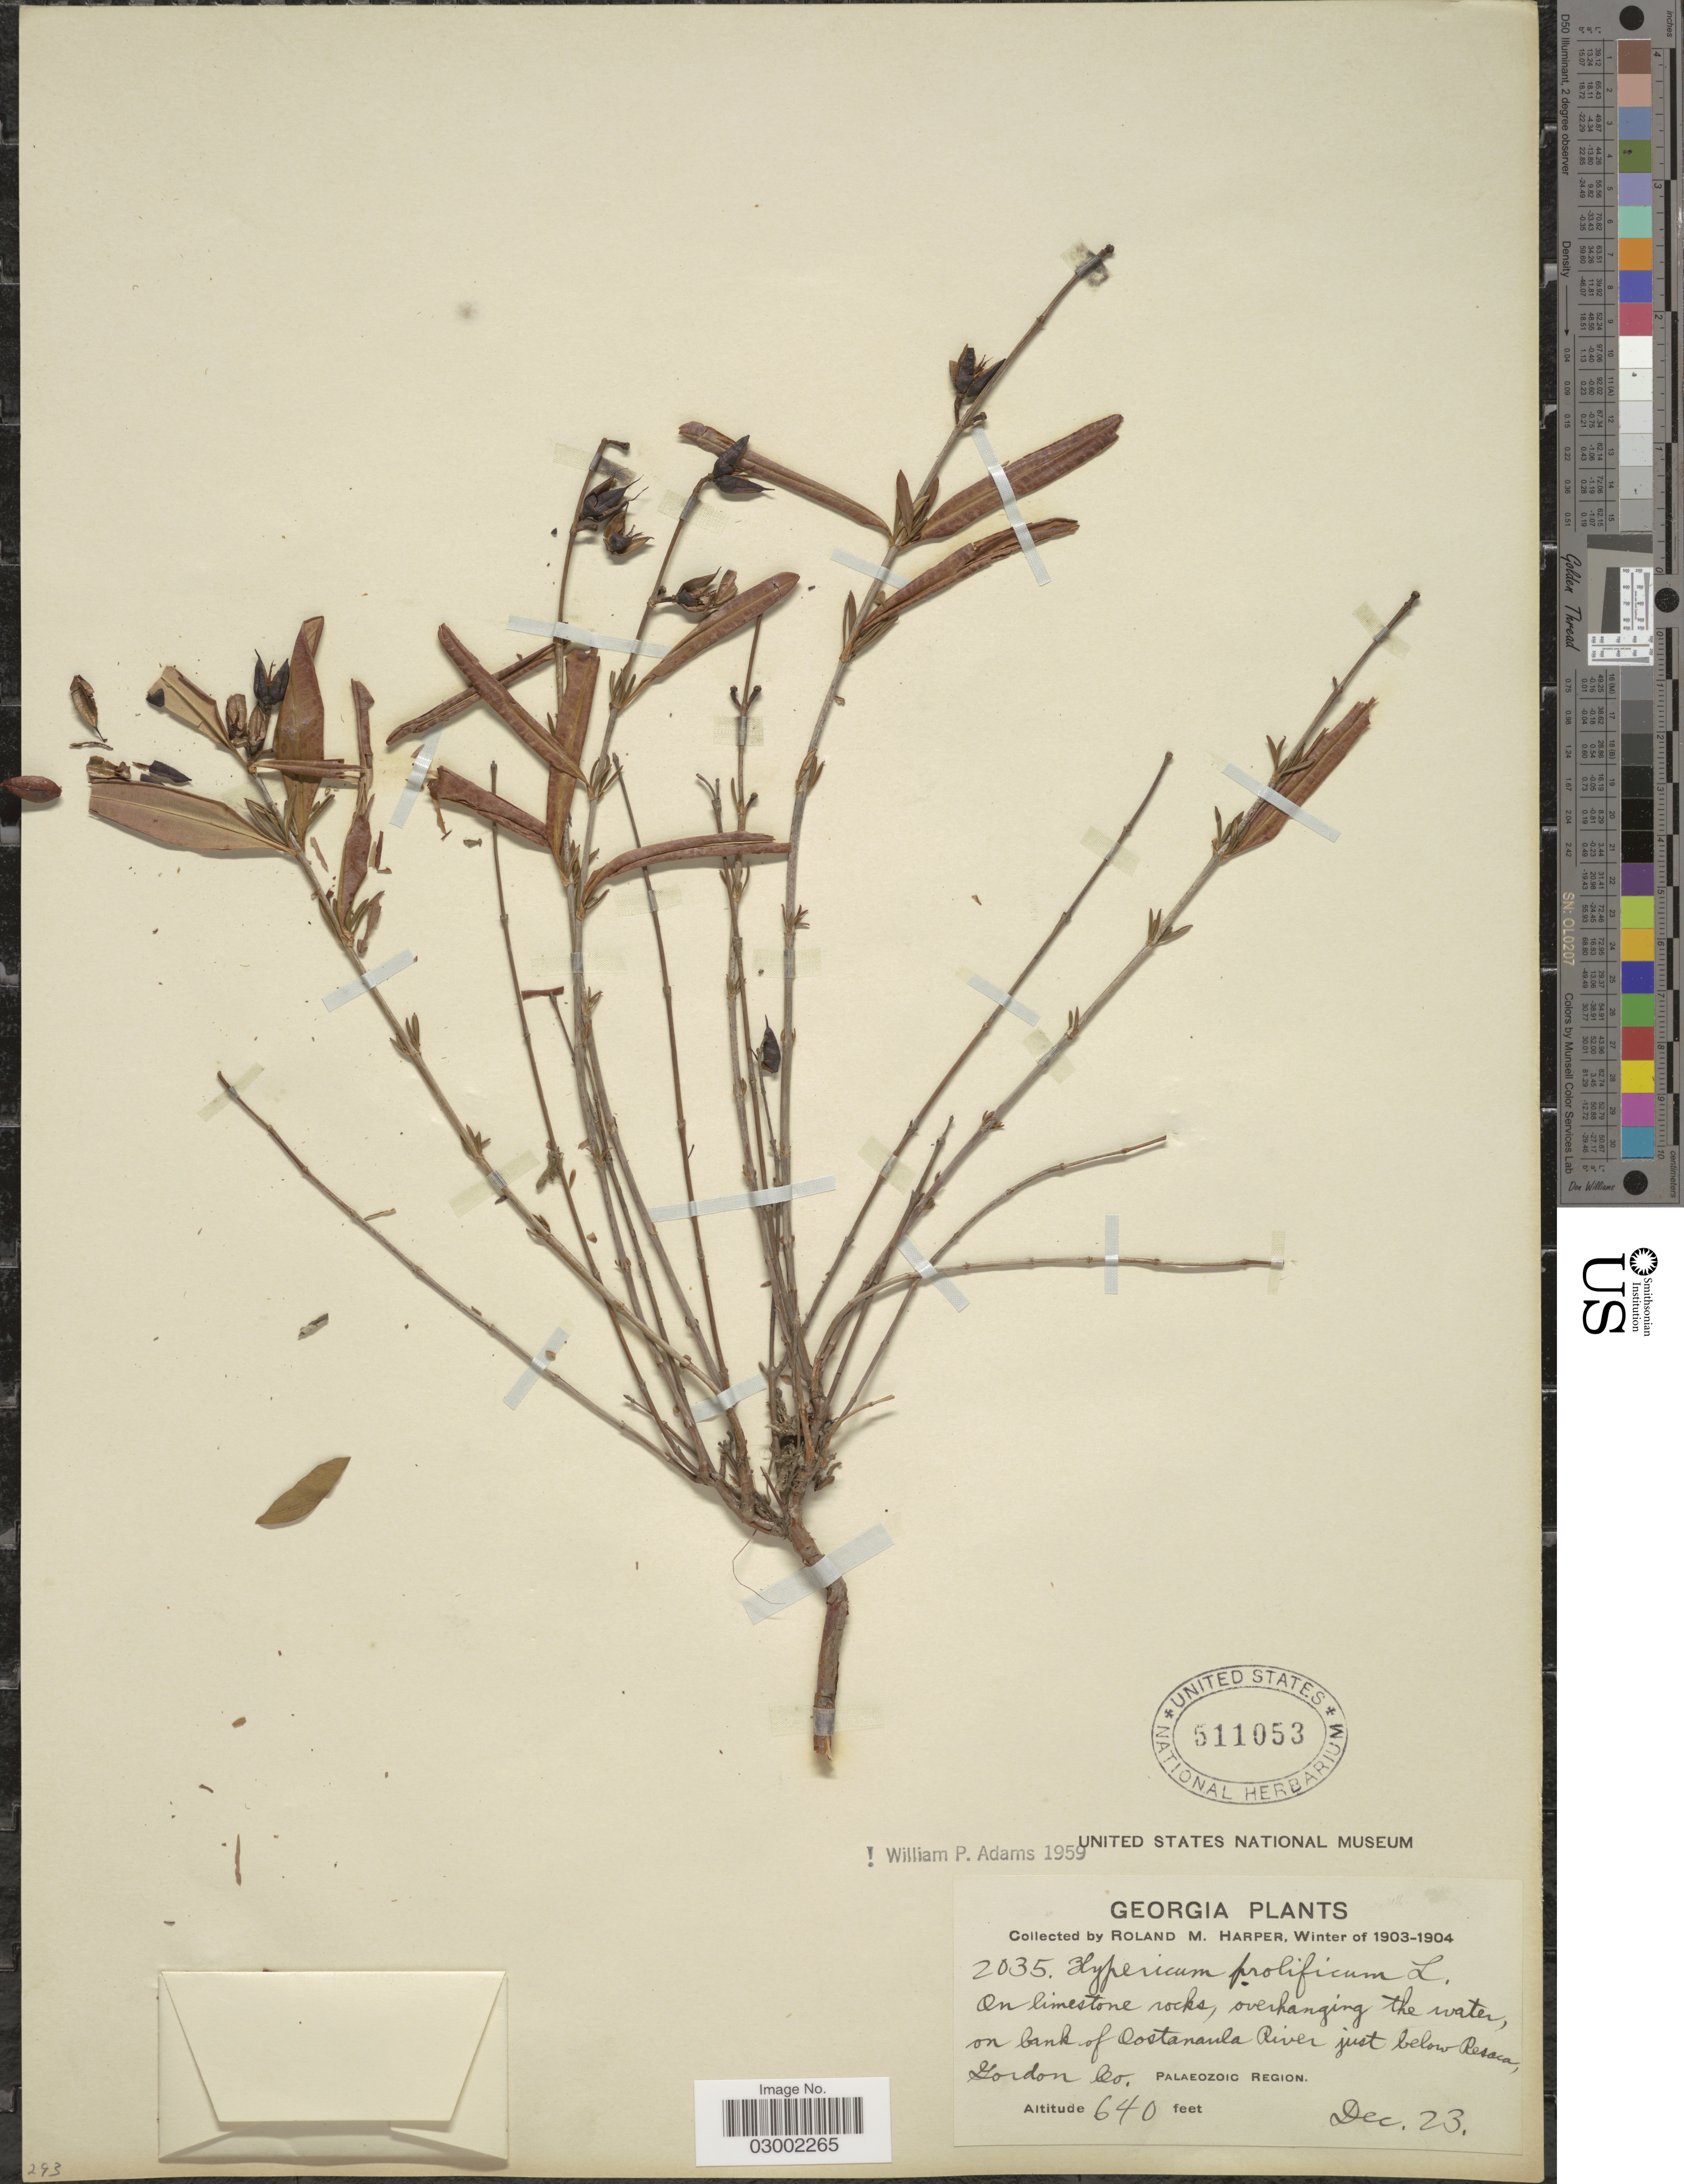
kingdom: Plantae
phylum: Tracheophyta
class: Magnoliopsida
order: Malpighiales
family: Hypericaceae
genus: Hypericum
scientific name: Hypericum prolificum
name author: L.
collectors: R. M. Harper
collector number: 2035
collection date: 1903-12-23/1904-12-23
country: United States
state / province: Georgia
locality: On bank of Oostanaula River just below Resaca, Gordon Co. Palaeozoic Region.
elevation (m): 195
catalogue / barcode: US 511053